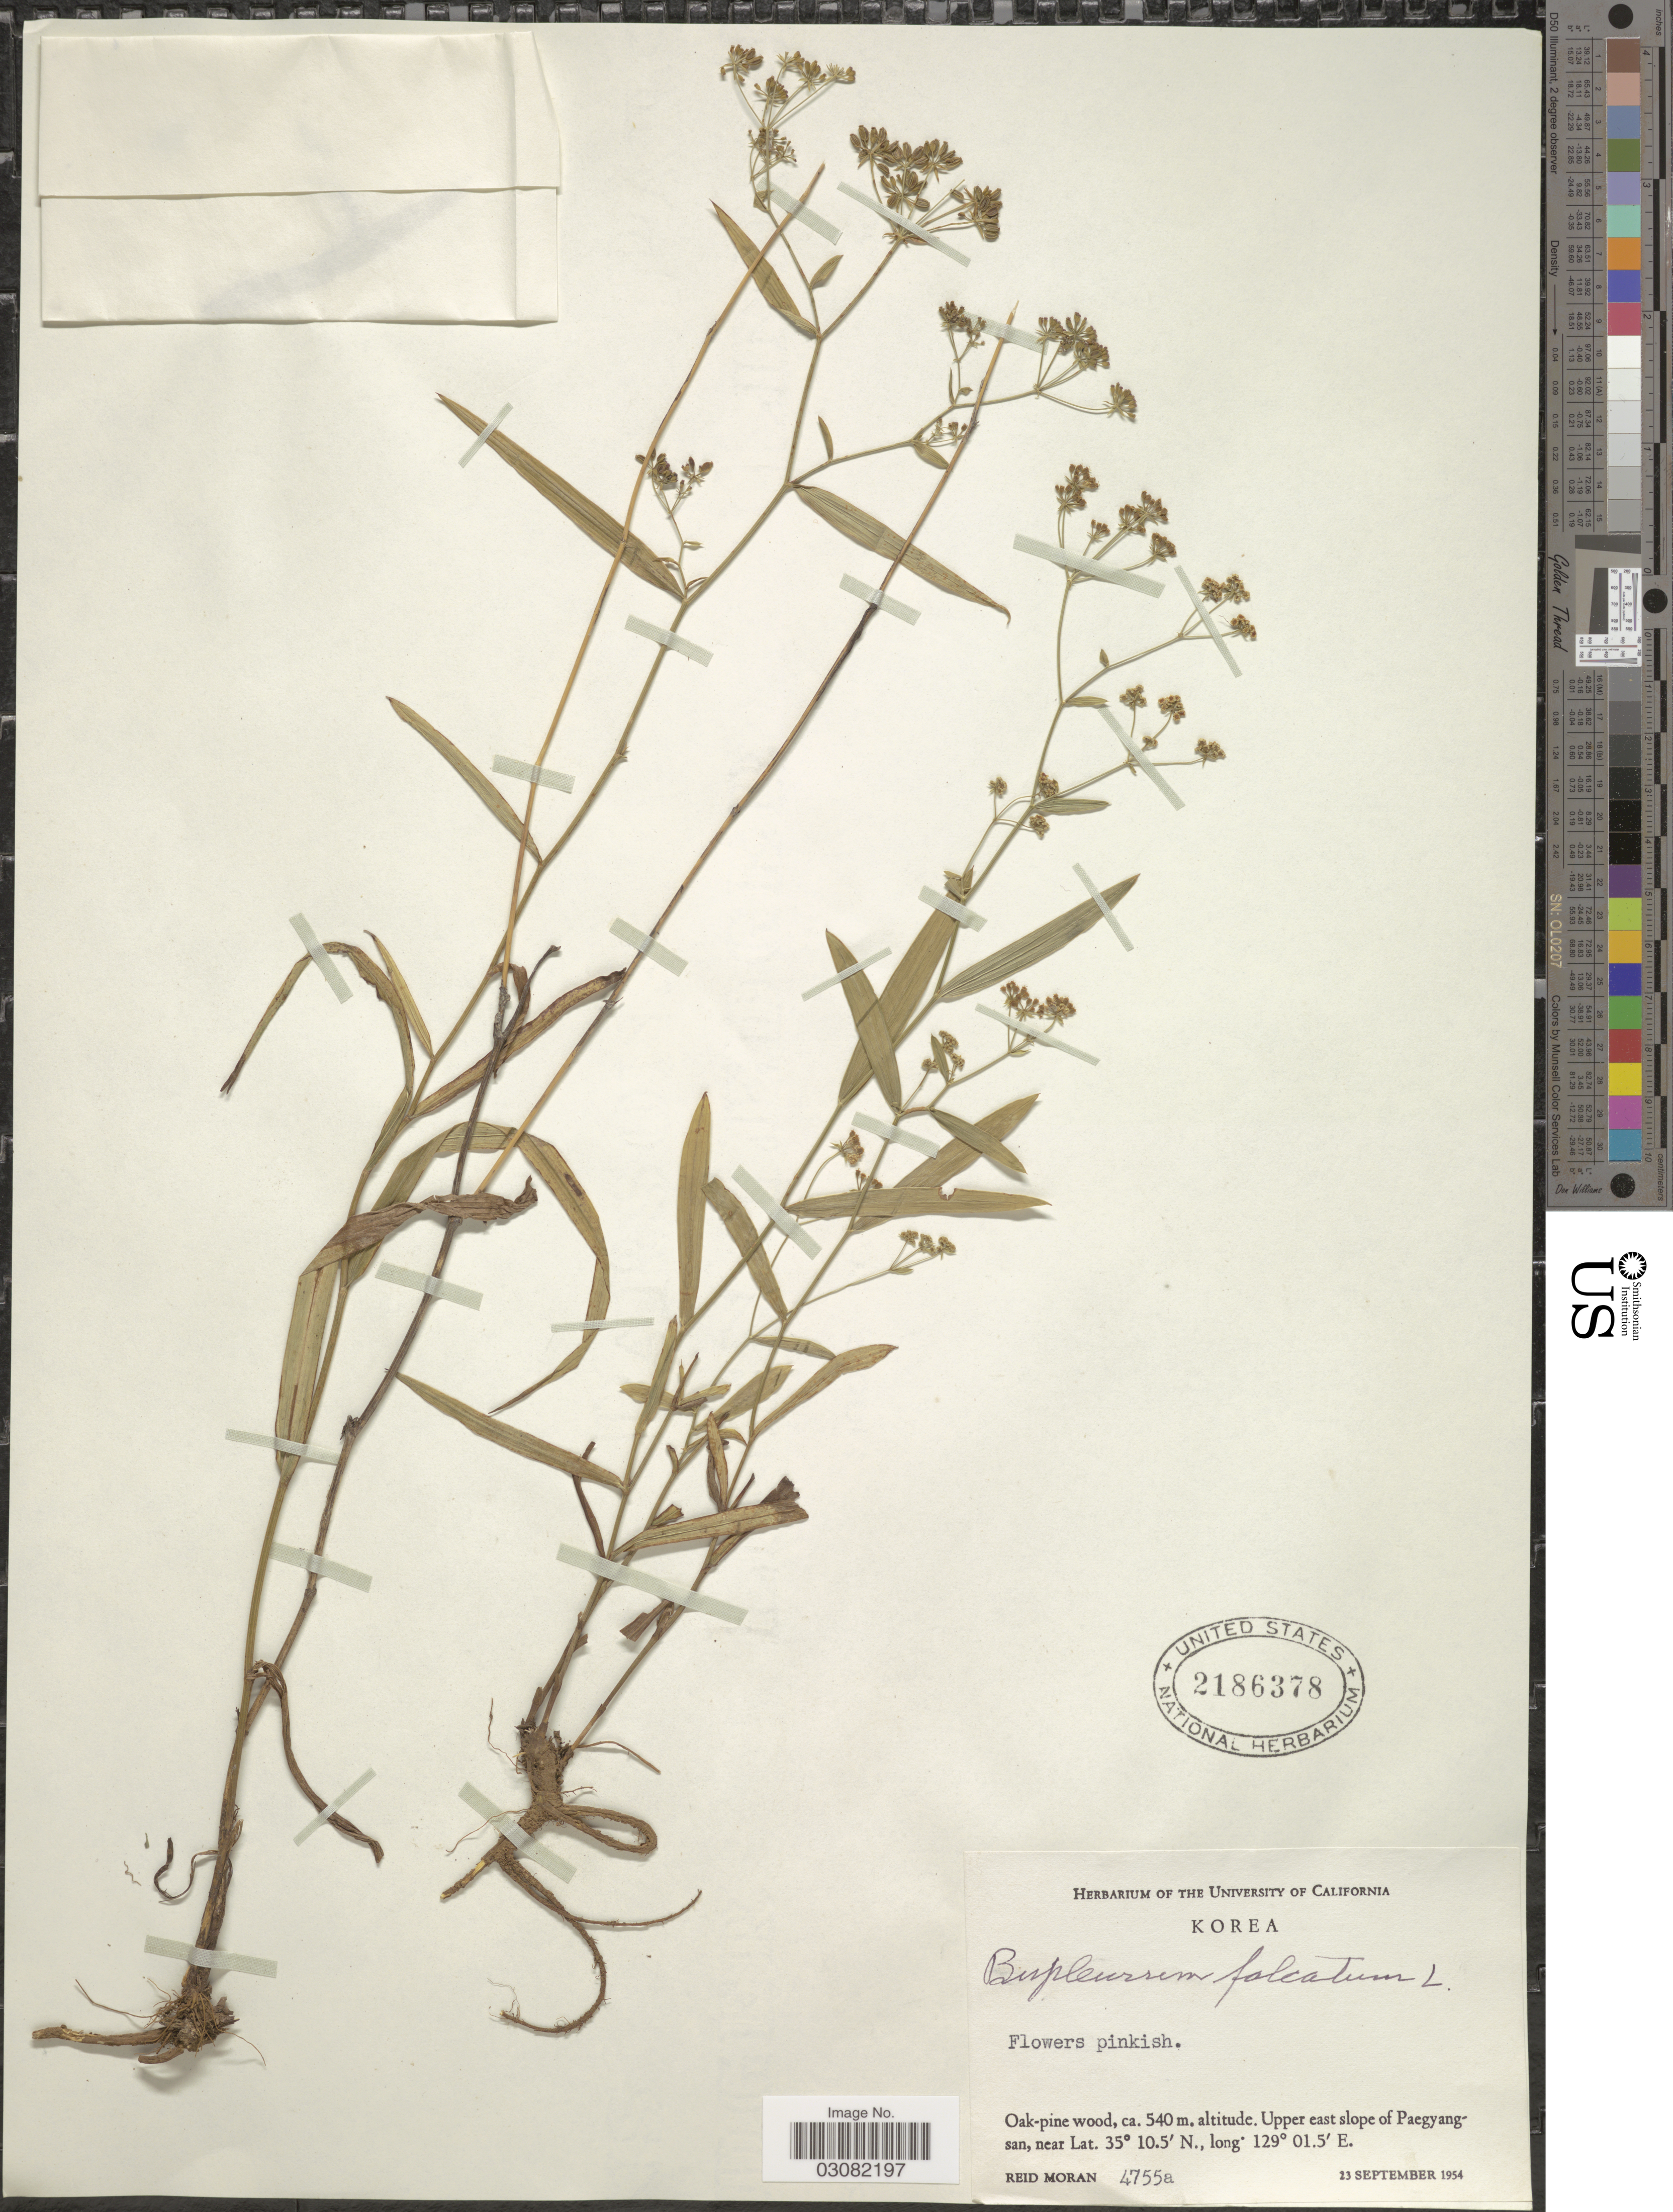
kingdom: Plantae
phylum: Tracheophyta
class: Magnoliopsida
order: Apiales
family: Apiaceae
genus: Bupleurum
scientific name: Bupleurum falcatum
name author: L.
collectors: R. Moran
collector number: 4755a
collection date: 1954-09-23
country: South Korea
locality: Oak-pine wood, Upper east slope of Paegyangsan.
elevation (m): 540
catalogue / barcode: US 2186378